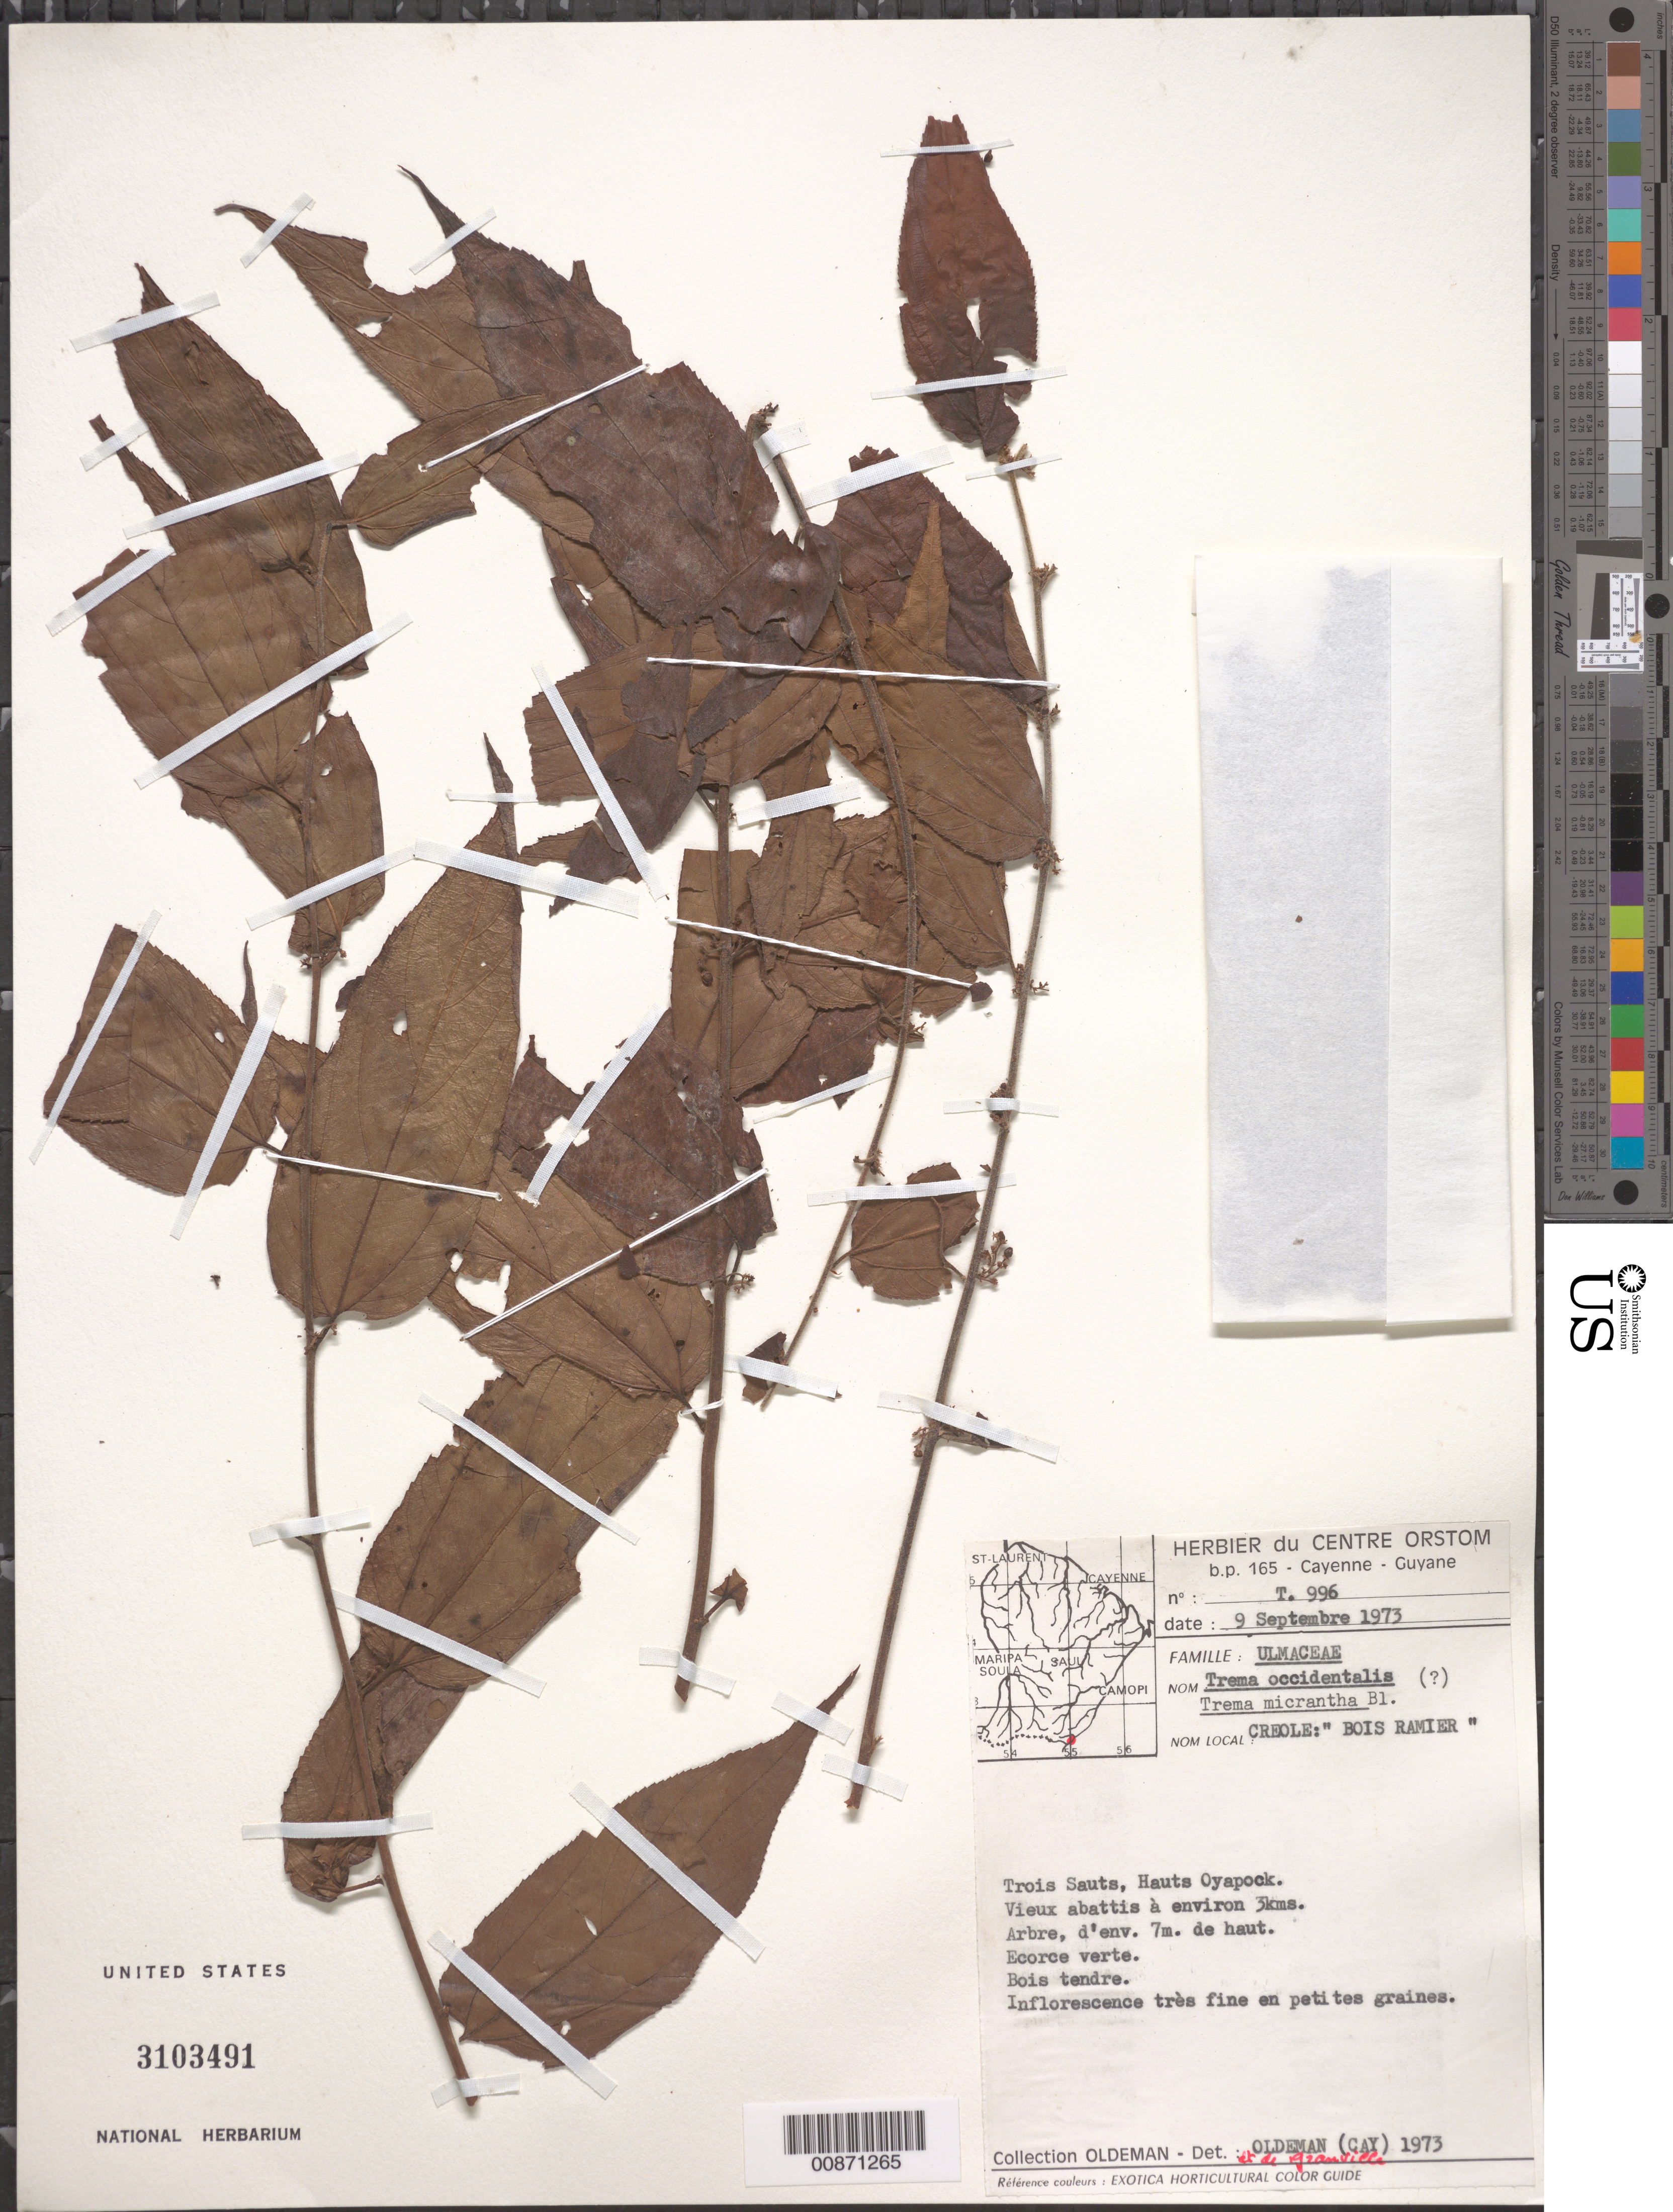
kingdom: Plantae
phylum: Tracheophyta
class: Magnoliopsida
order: Rosales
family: Cannabaceae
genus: Trema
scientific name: Trema micranthum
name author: (L.) Blume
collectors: R. Oldeman & J.-J. de Granville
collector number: T 996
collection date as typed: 9-Sep-73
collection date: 1973-09-09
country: French Guiana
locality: Trois Sauts, Haut Oyapock, vieux abattis a environ 3 km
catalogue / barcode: US 3103491